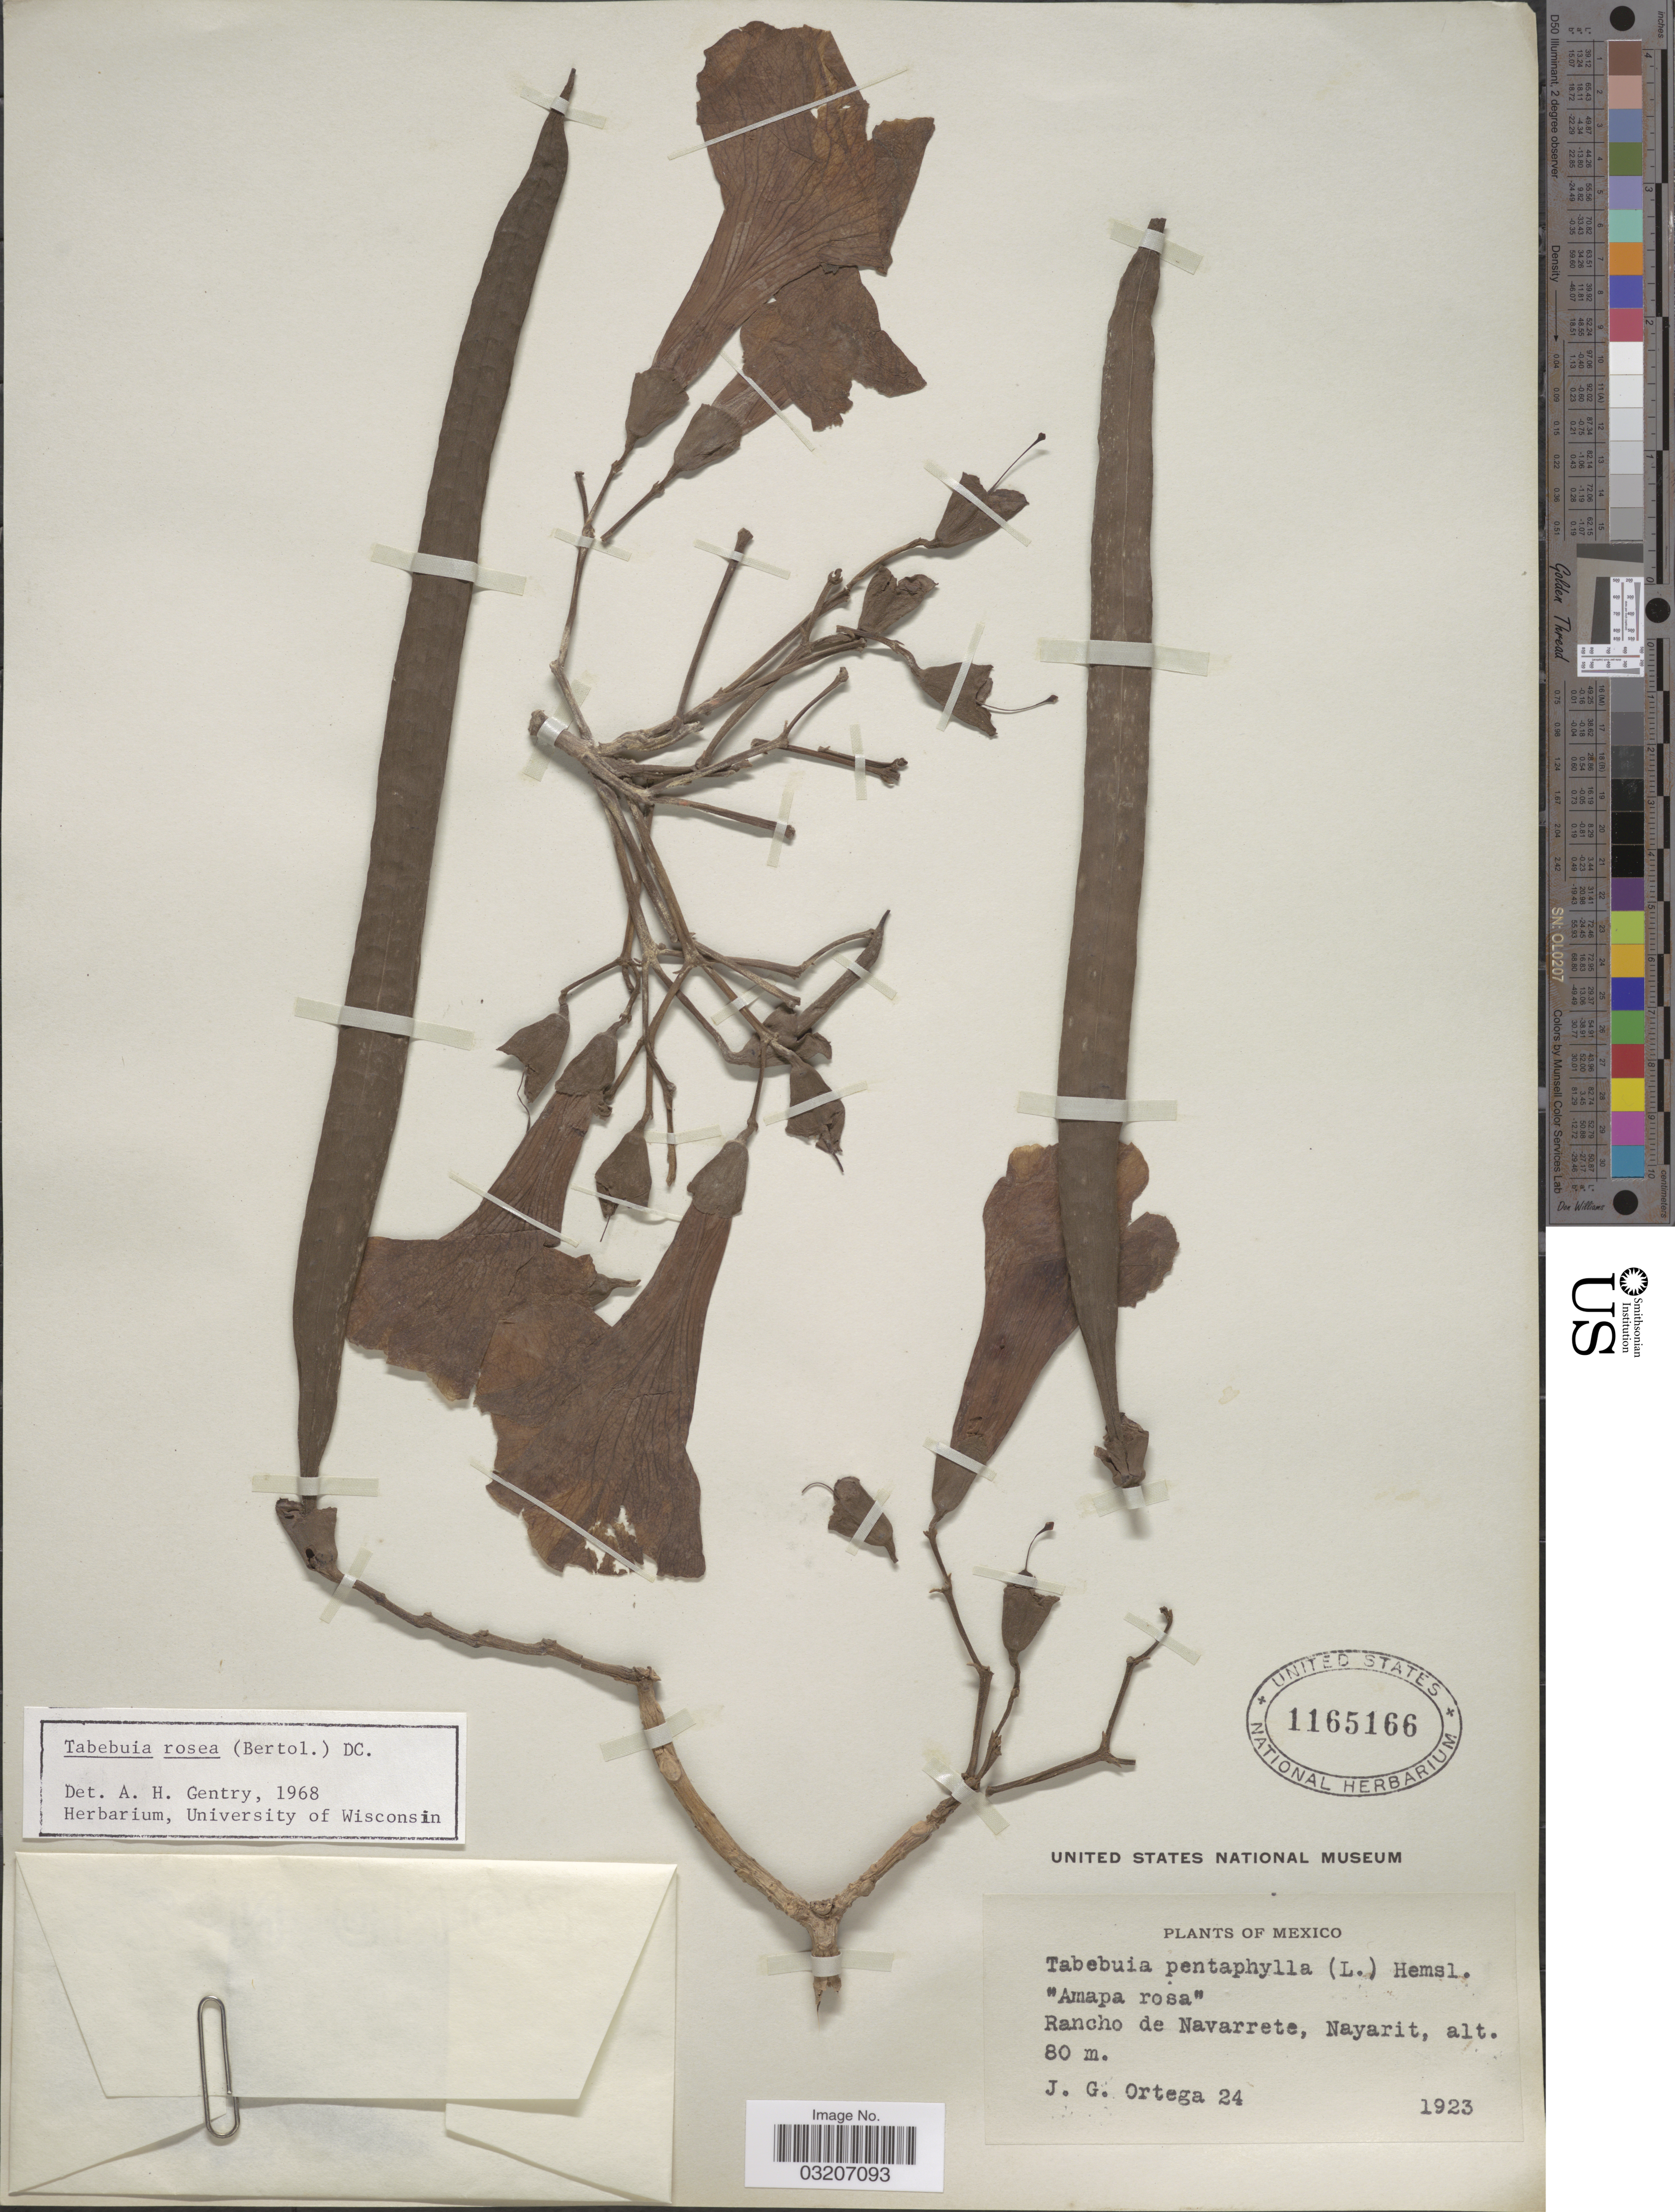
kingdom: Plantae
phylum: Tracheophyta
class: Magnoliopsida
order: Lamiales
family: Bignoniaceae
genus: Tabebuia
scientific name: Tabebuia rosea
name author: (Bertol.) DC.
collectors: J. Ortega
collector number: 24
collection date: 1923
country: Mexico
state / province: Nayarit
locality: Rancho de Navarrete.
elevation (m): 80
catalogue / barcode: US 1165166